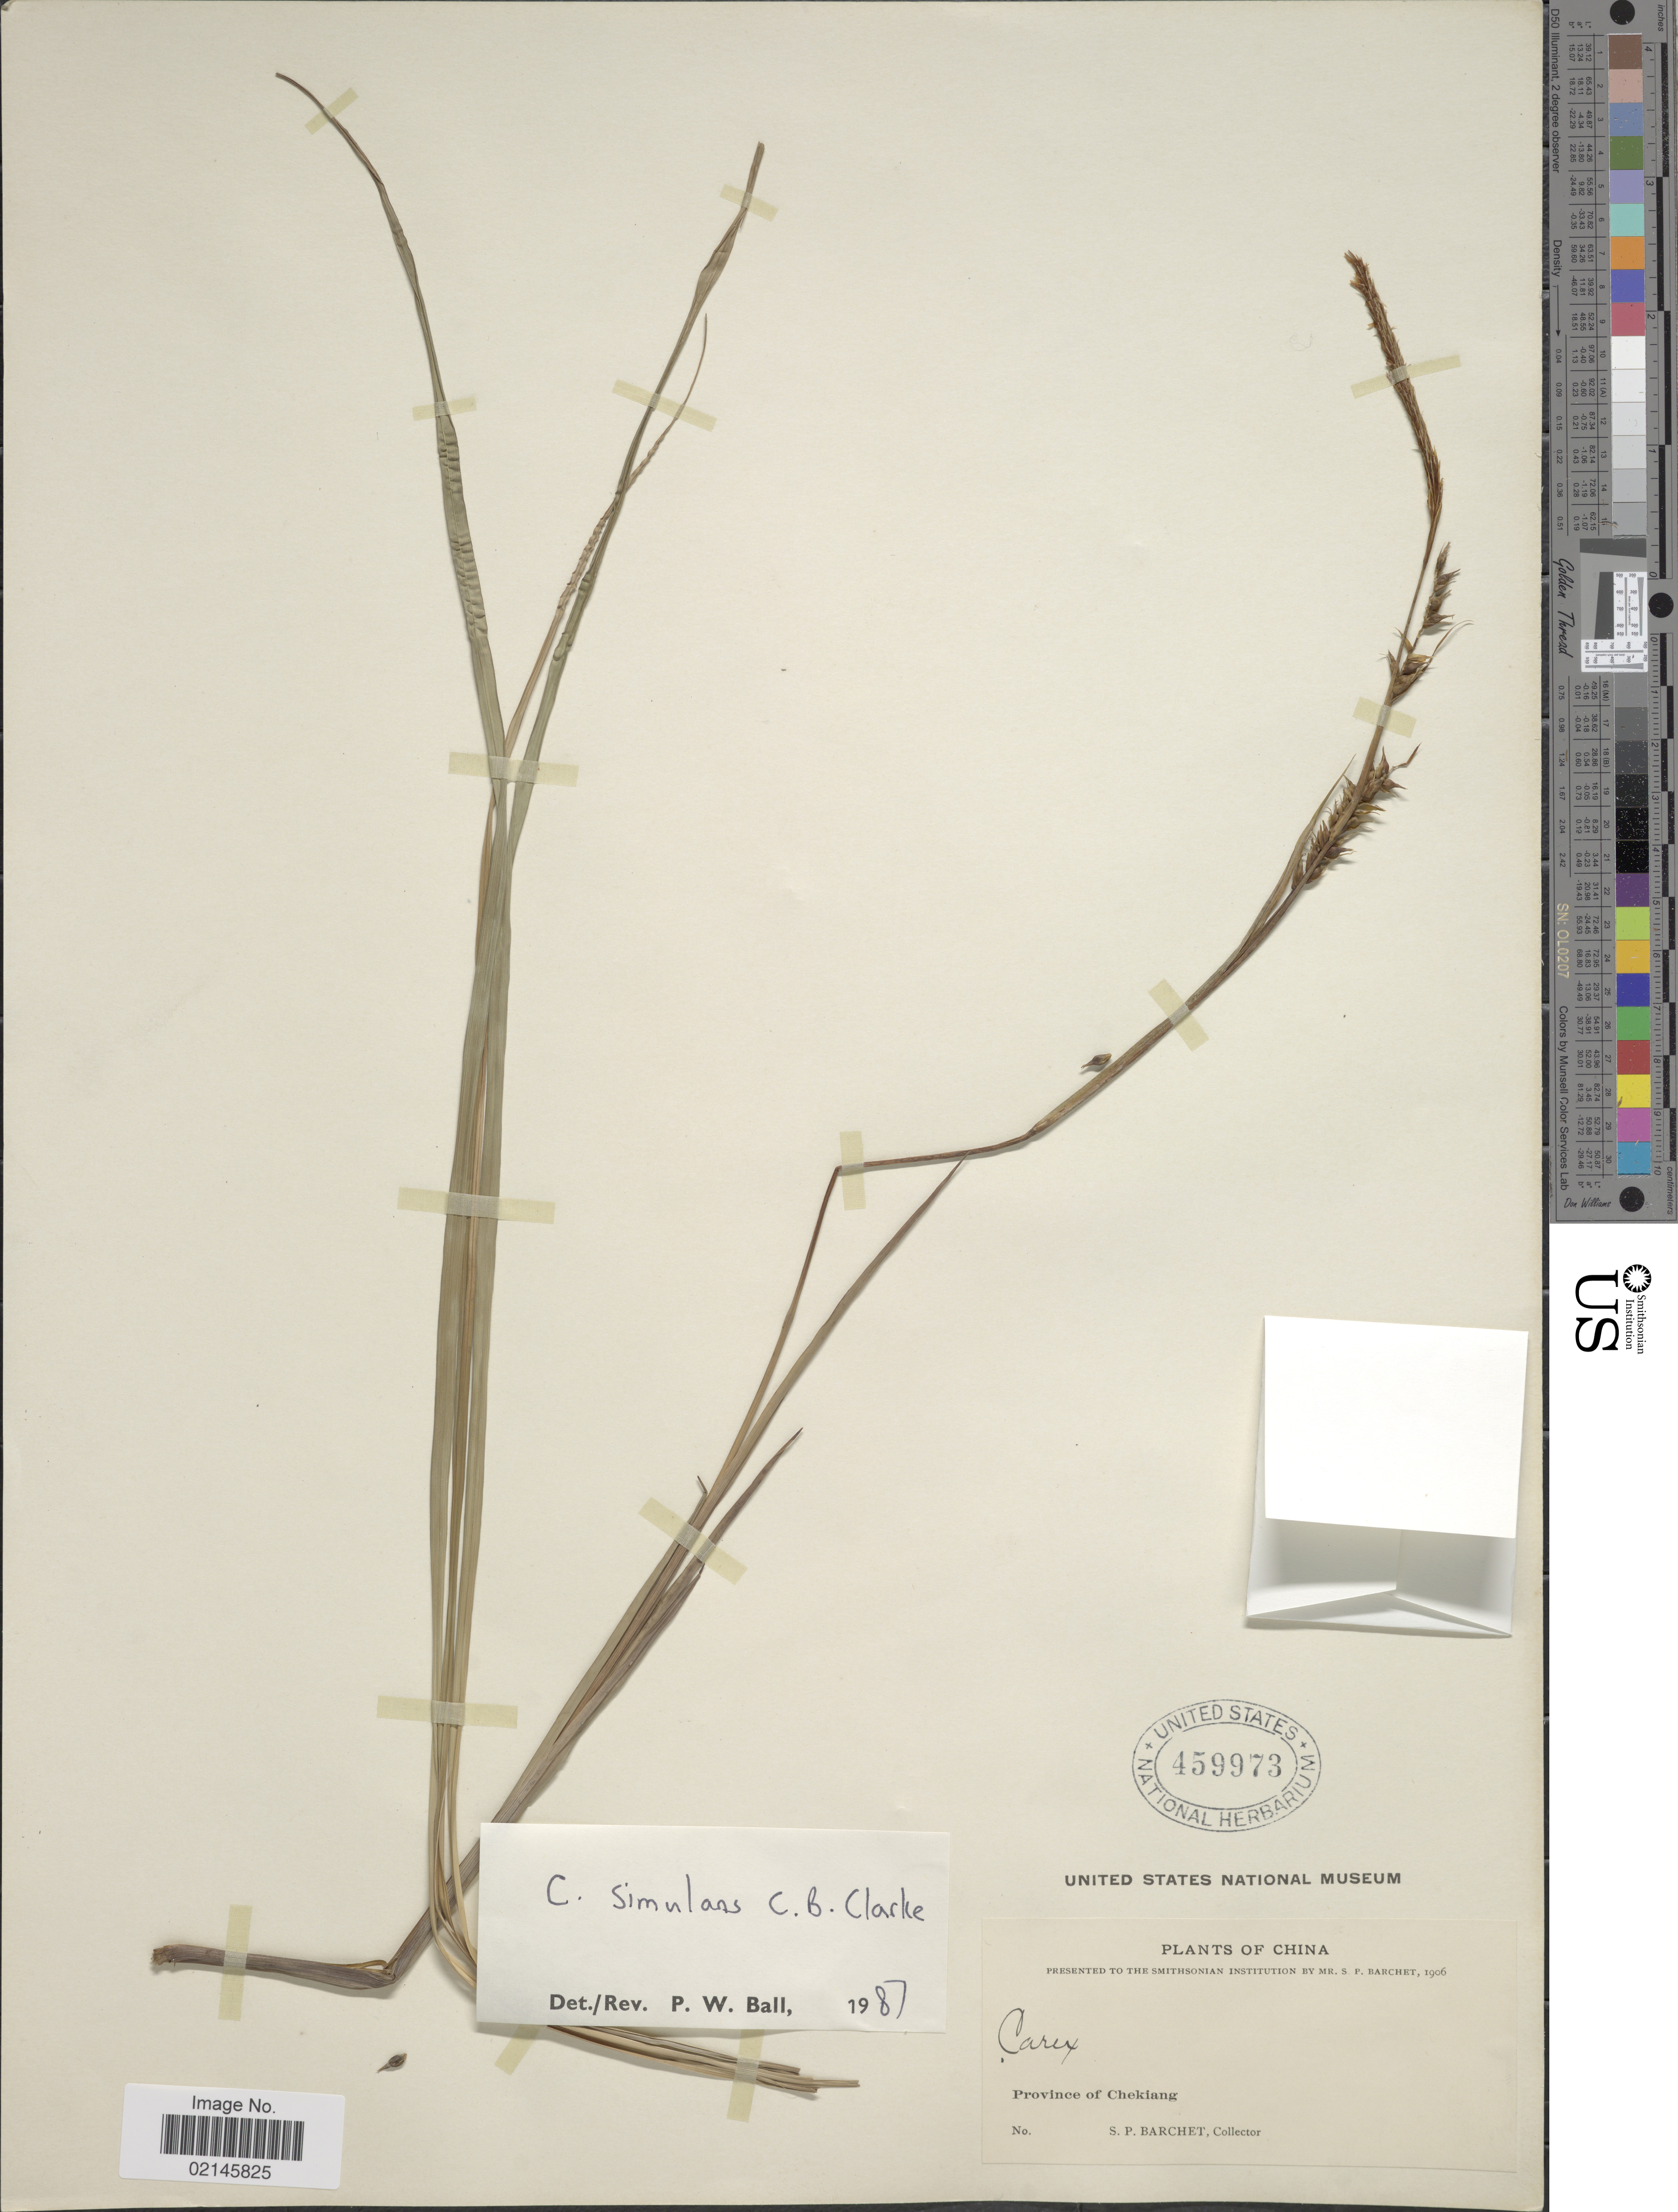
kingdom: Plantae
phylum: Tracheophyta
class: Liliopsida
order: Poales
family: Cyperaceae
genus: Carex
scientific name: Carex simulans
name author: C.B. Clarke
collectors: S. P. Barchet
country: China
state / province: Zhejiang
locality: Province of Chekiang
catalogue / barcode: US 459973